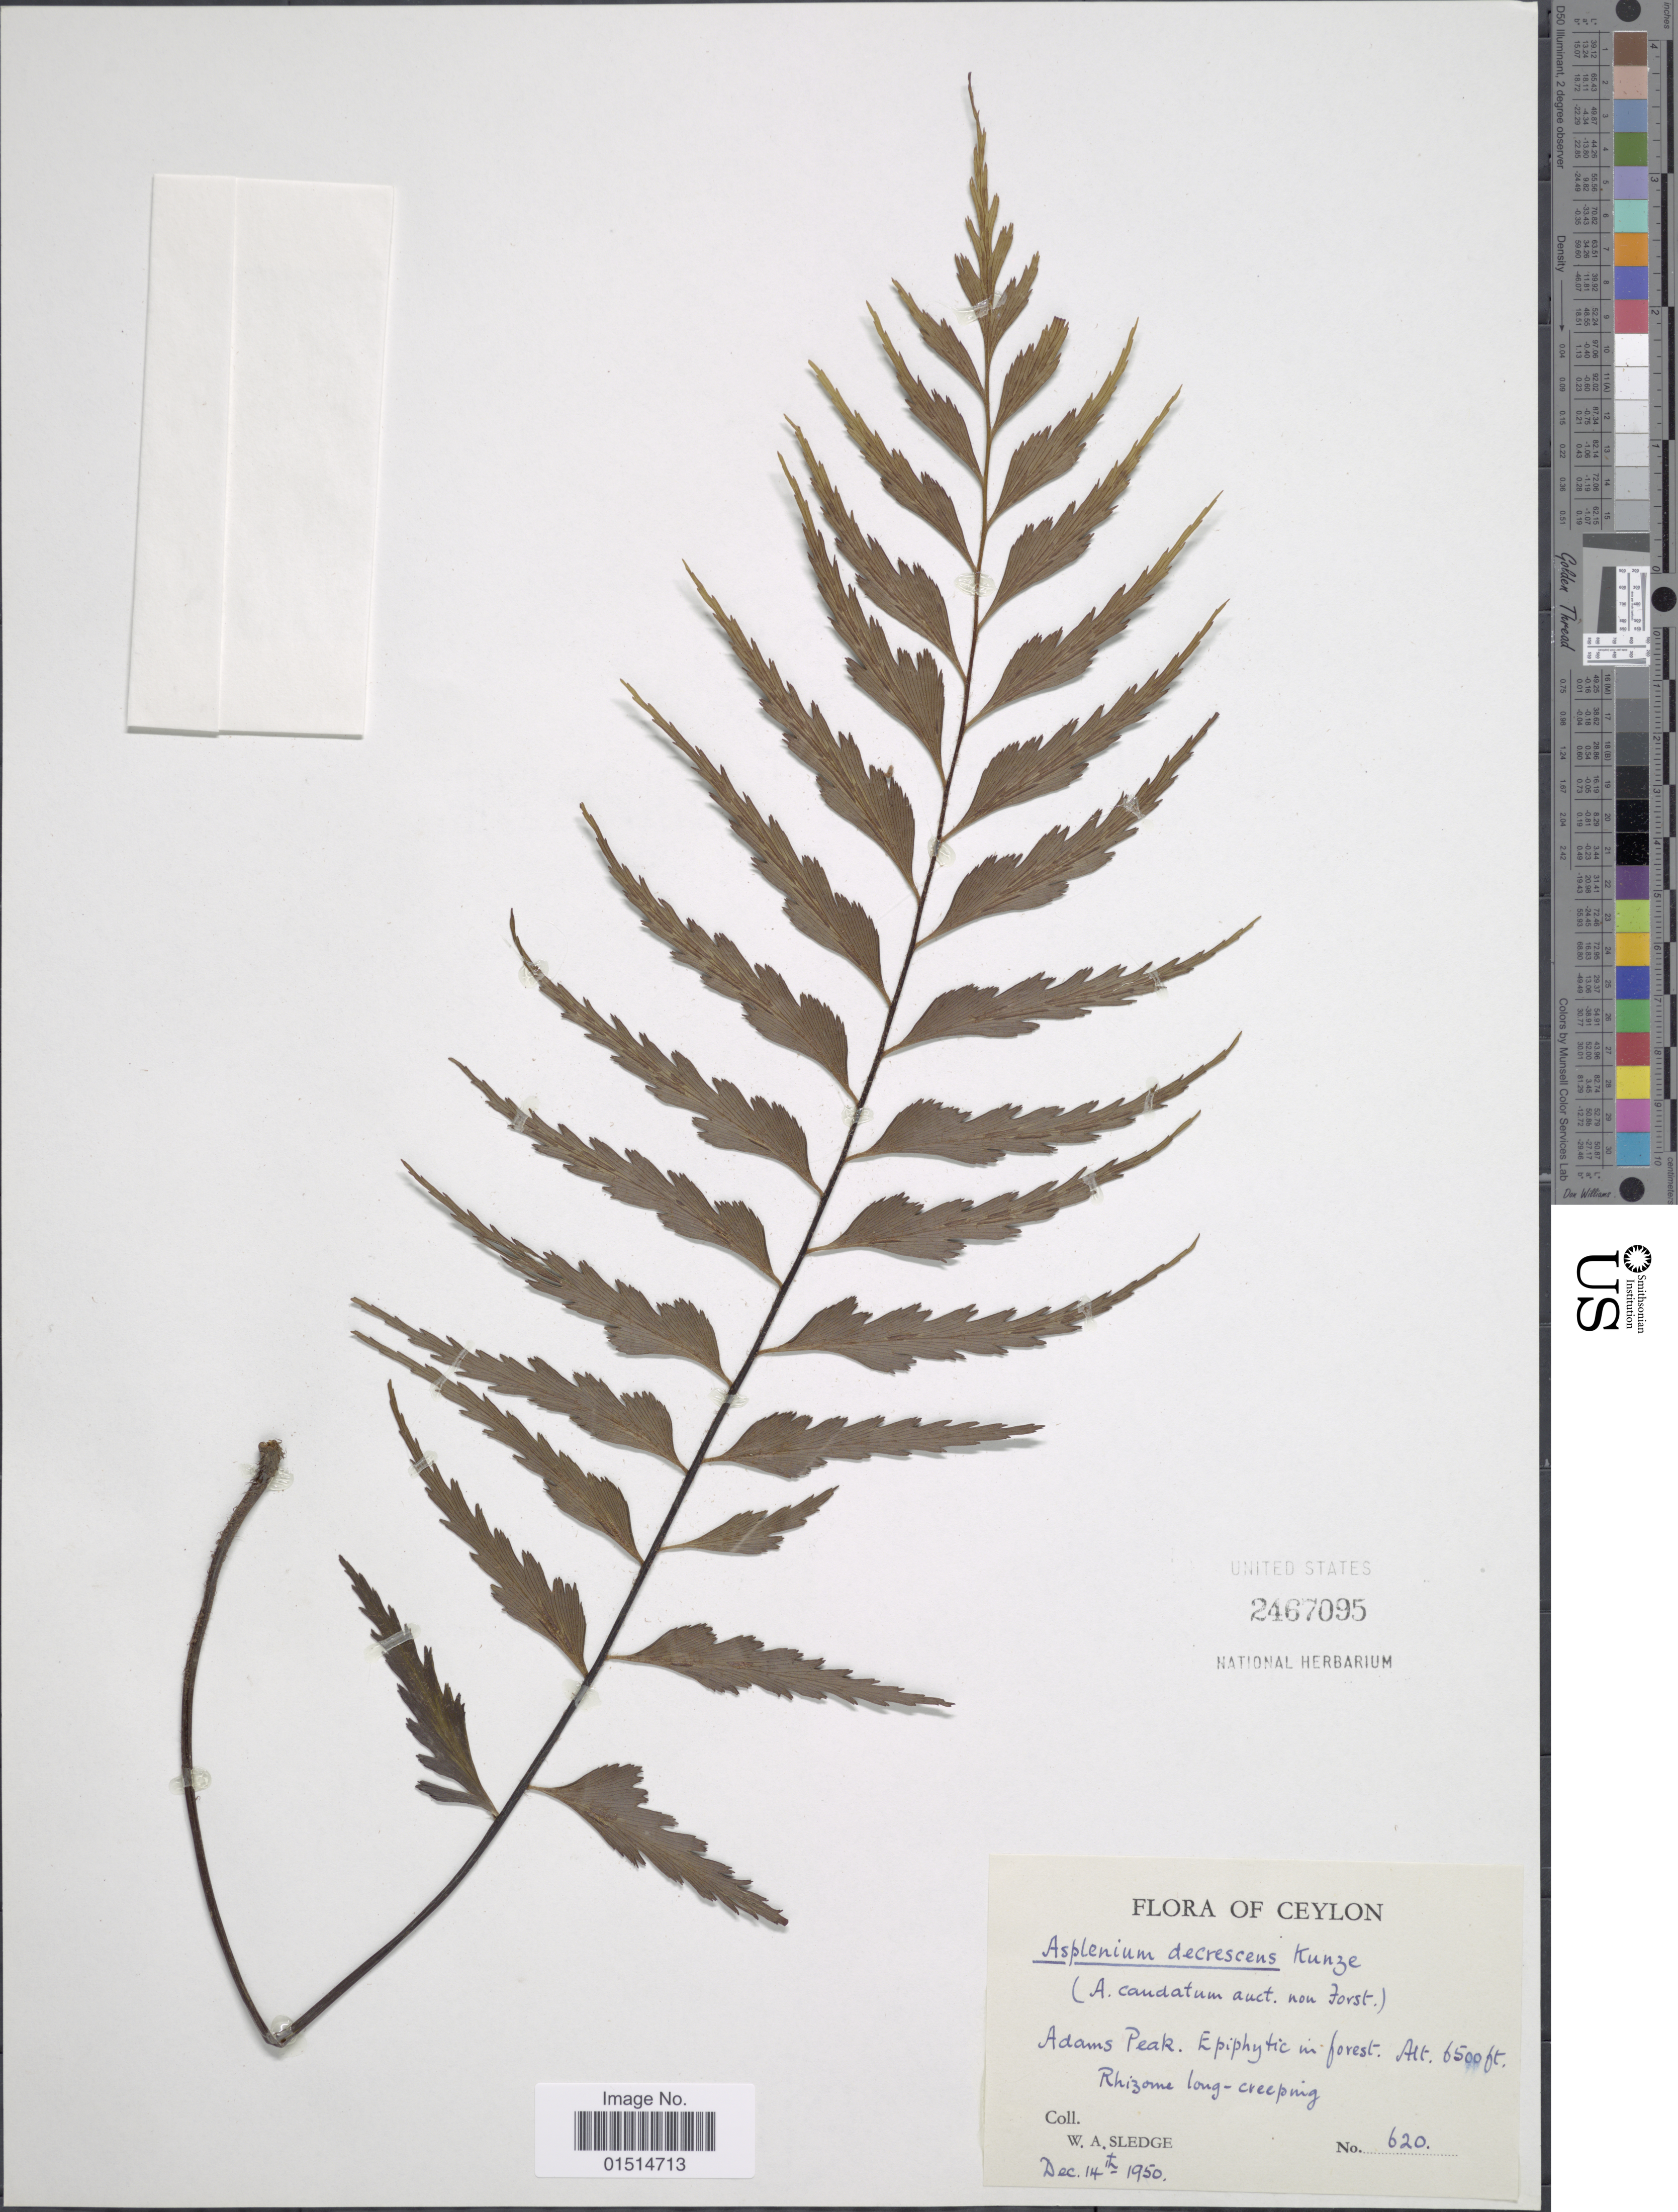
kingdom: Plantae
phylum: Tracheophyta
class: Polypodiopsida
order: Polypodiales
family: Aspleniaceae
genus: Asplenium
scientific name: Asplenium decrescens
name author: Kunze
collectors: W. A. Sledge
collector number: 620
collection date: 1950-12-14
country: Sri Lanka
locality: Adams Peak, Epiphytic in forest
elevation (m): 1981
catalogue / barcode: US 2467095